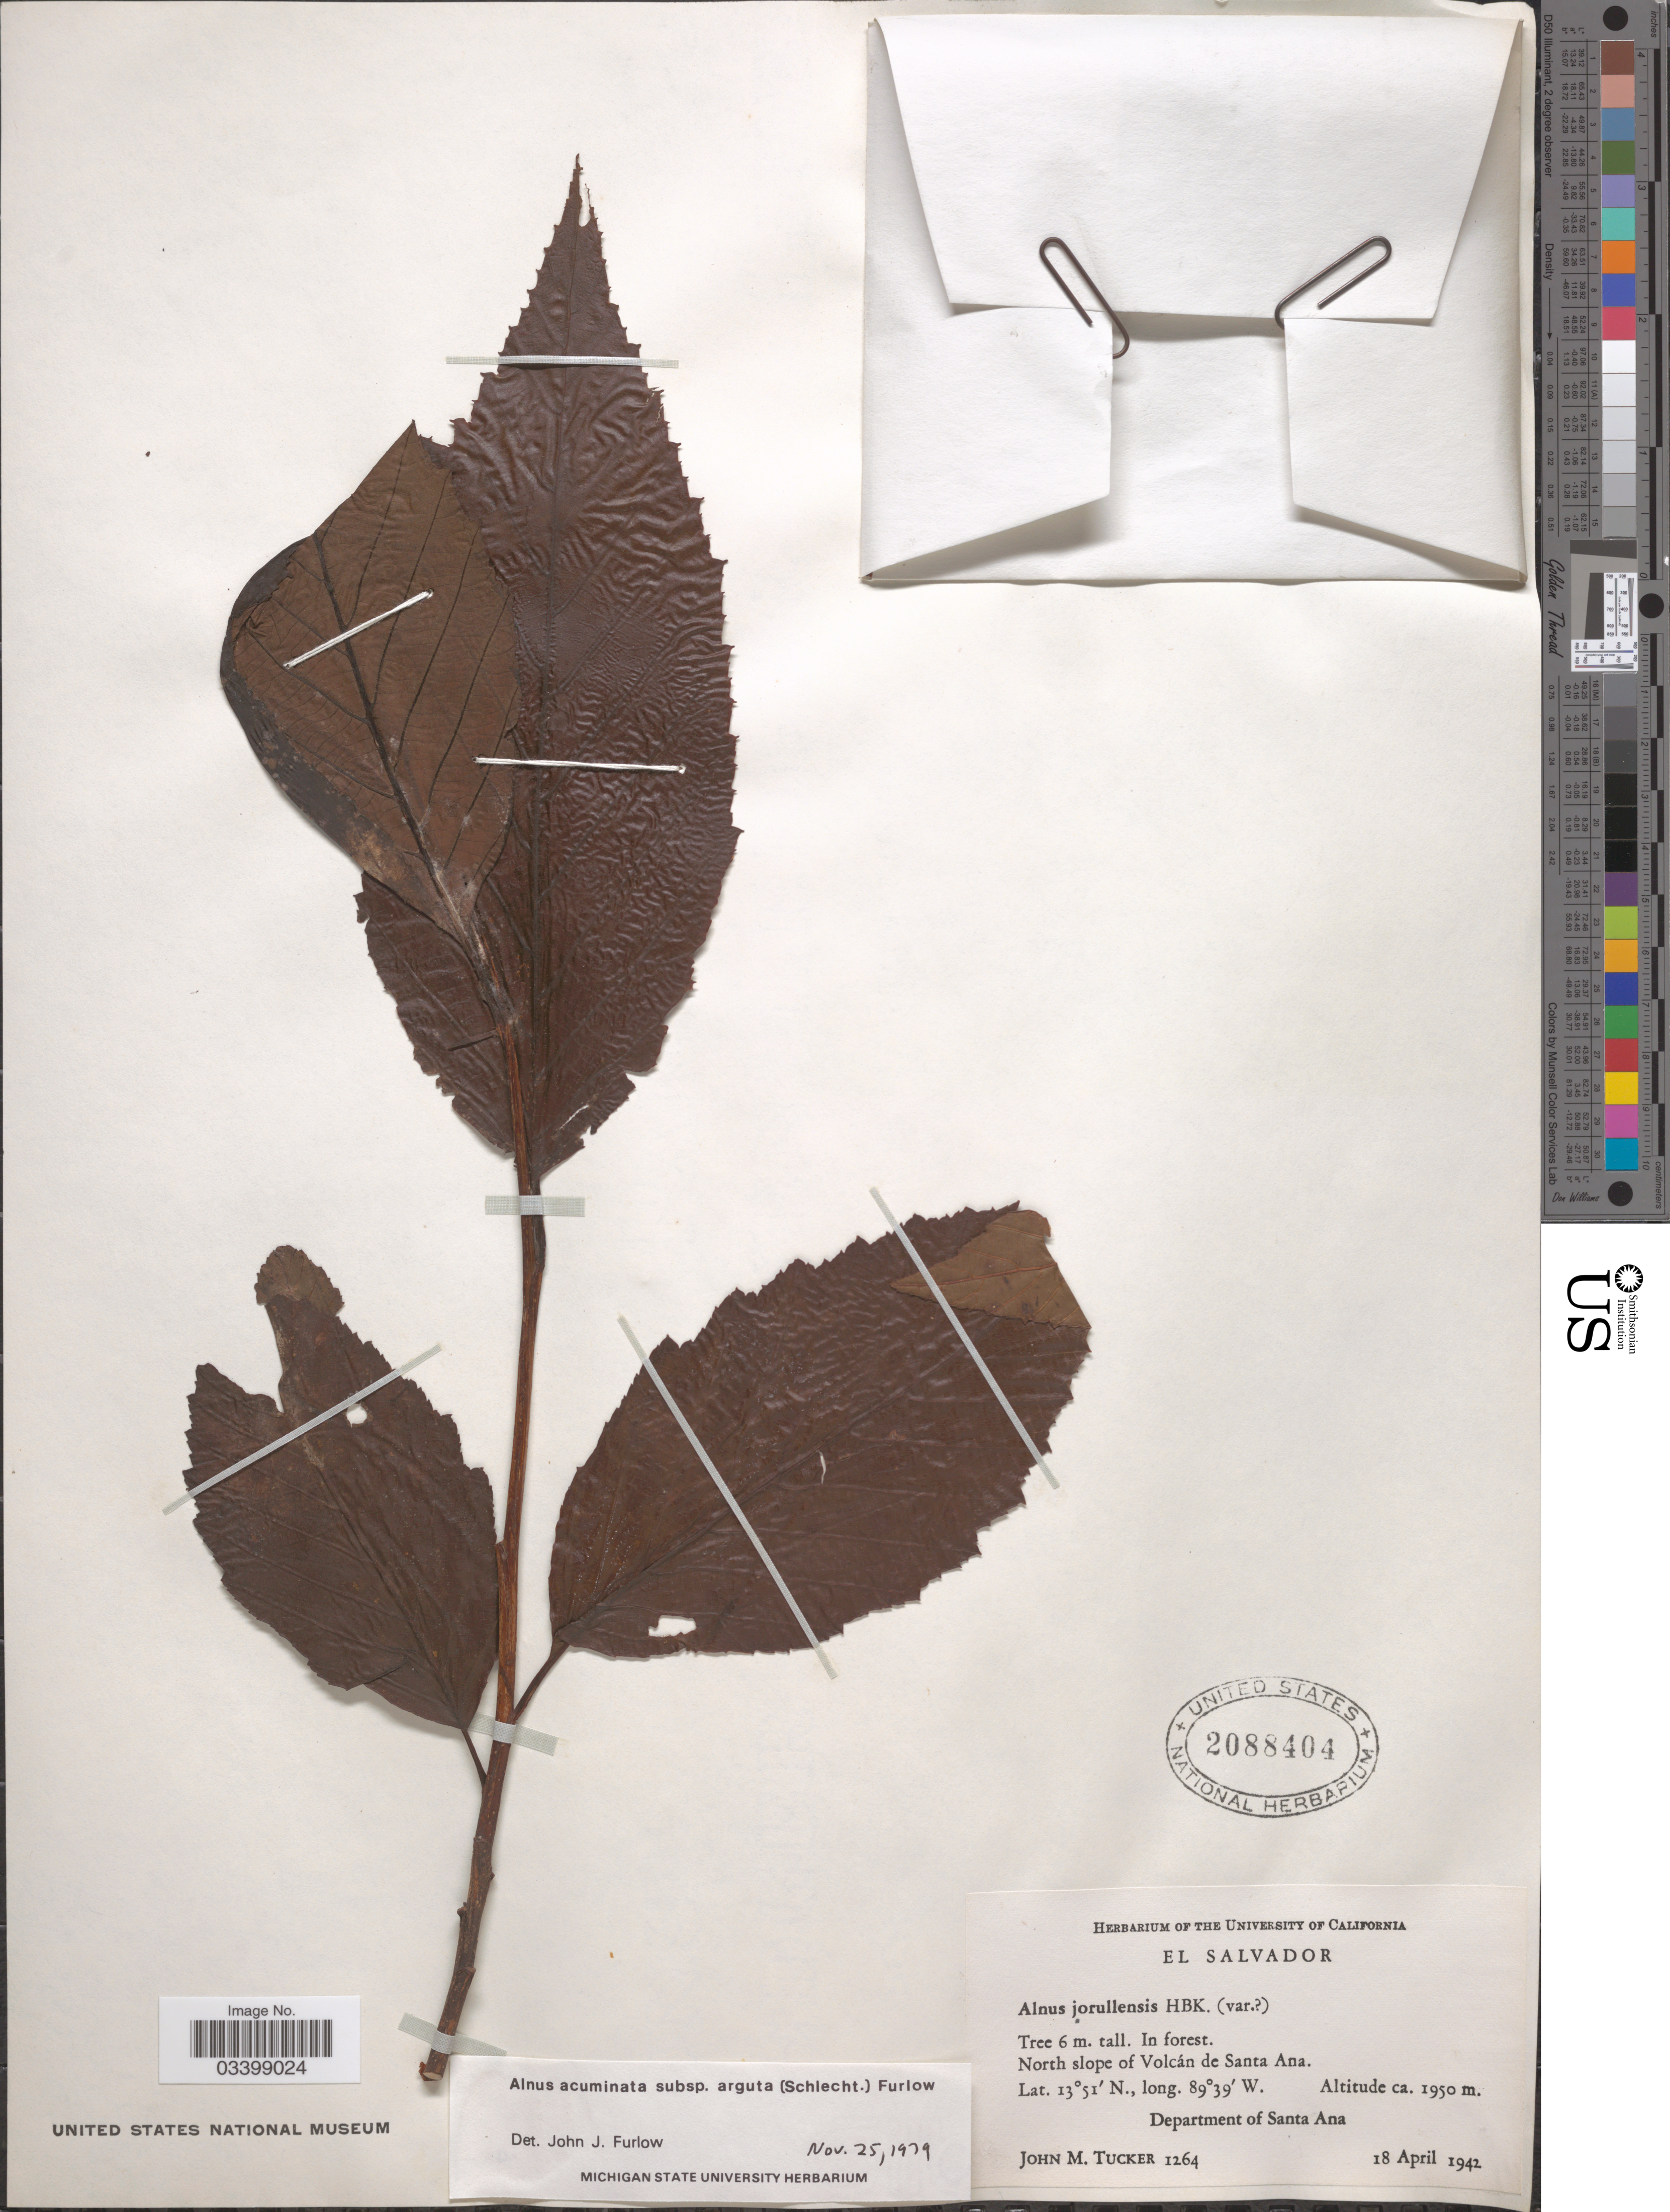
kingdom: Plantae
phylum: Tracheophyta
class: Magnoliopsida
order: Fagales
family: Betulaceae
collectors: J. M. Tucker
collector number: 1264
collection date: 1942-04-18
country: El Salvador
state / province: Santa Ana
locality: North slope of Volcán de Santa Ana. Department of Santa Ana.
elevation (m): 1950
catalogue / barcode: US 2088404